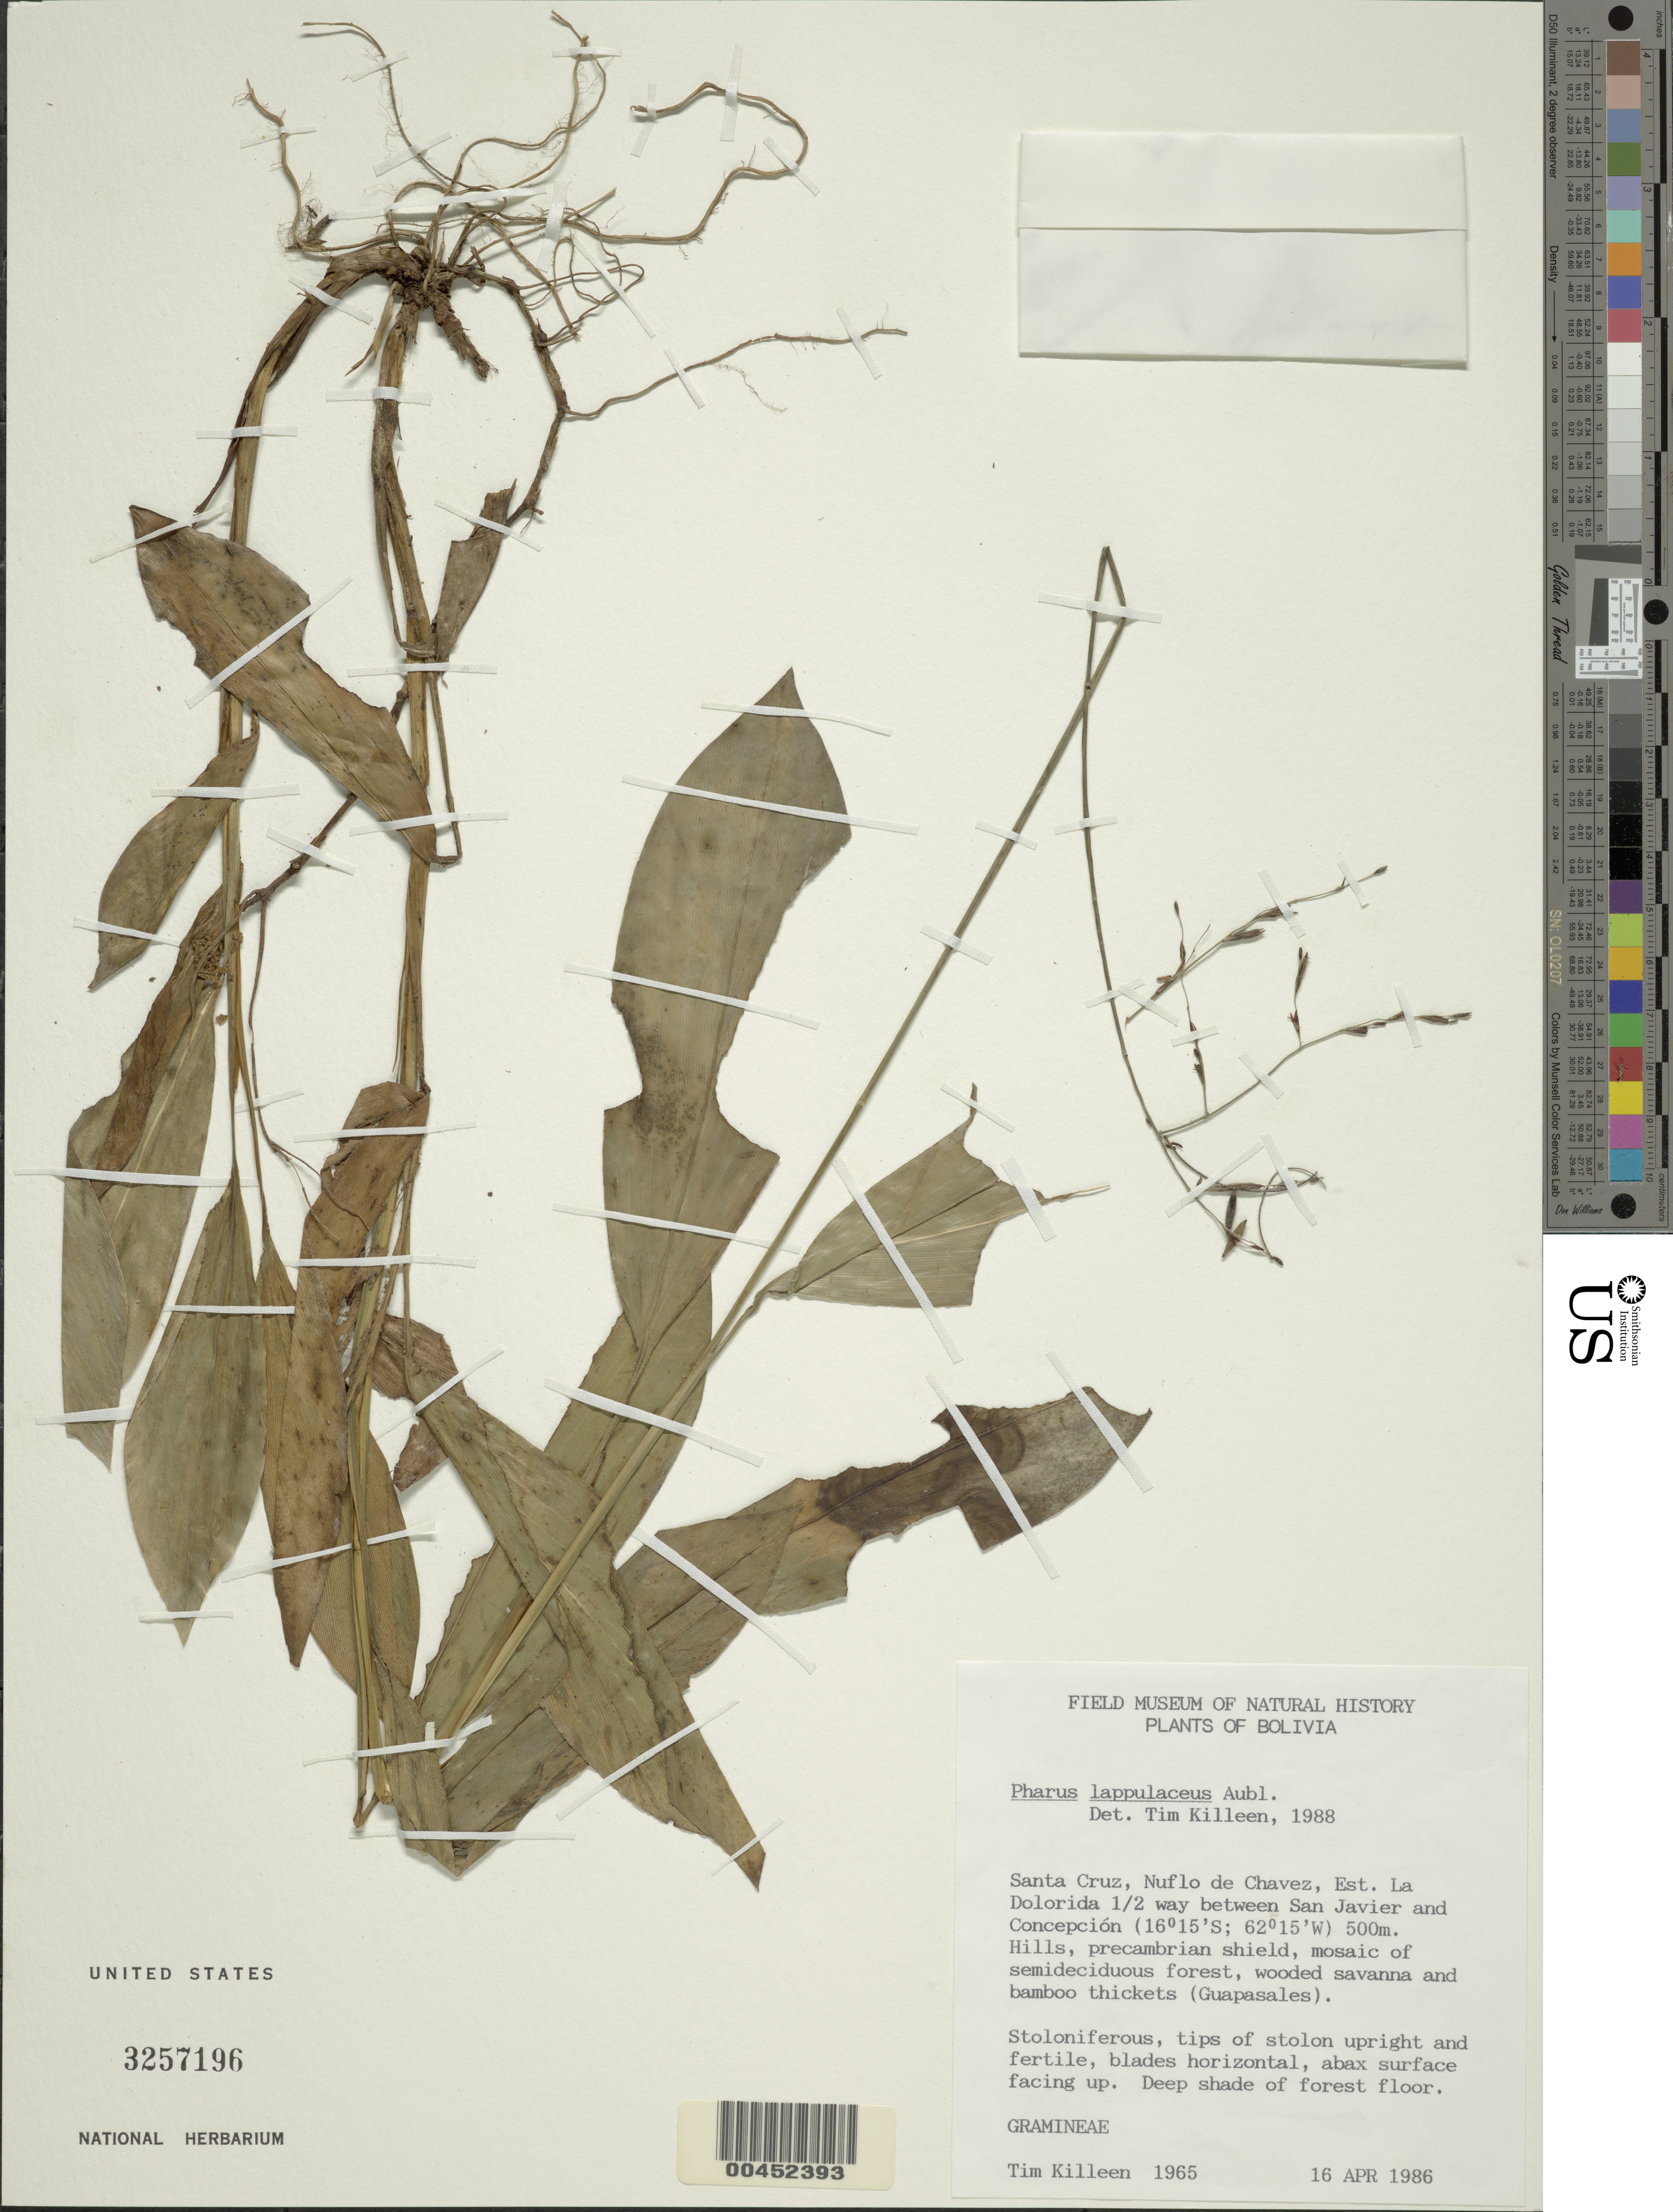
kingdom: Plantae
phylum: Tracheophyta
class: Liliopsida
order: Poales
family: Poaceae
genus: Pharus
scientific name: Pharus lappulaceus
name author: Aubl.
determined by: Killeen, T.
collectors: T. Killeen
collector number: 1965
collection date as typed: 16 Apr 1986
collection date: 1986-04-16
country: Bolivia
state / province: Santa Cruz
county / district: Guarayos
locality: Est. la Dolorida 1/2 way between San Javier and Concepcion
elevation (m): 500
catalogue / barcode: US 3257196